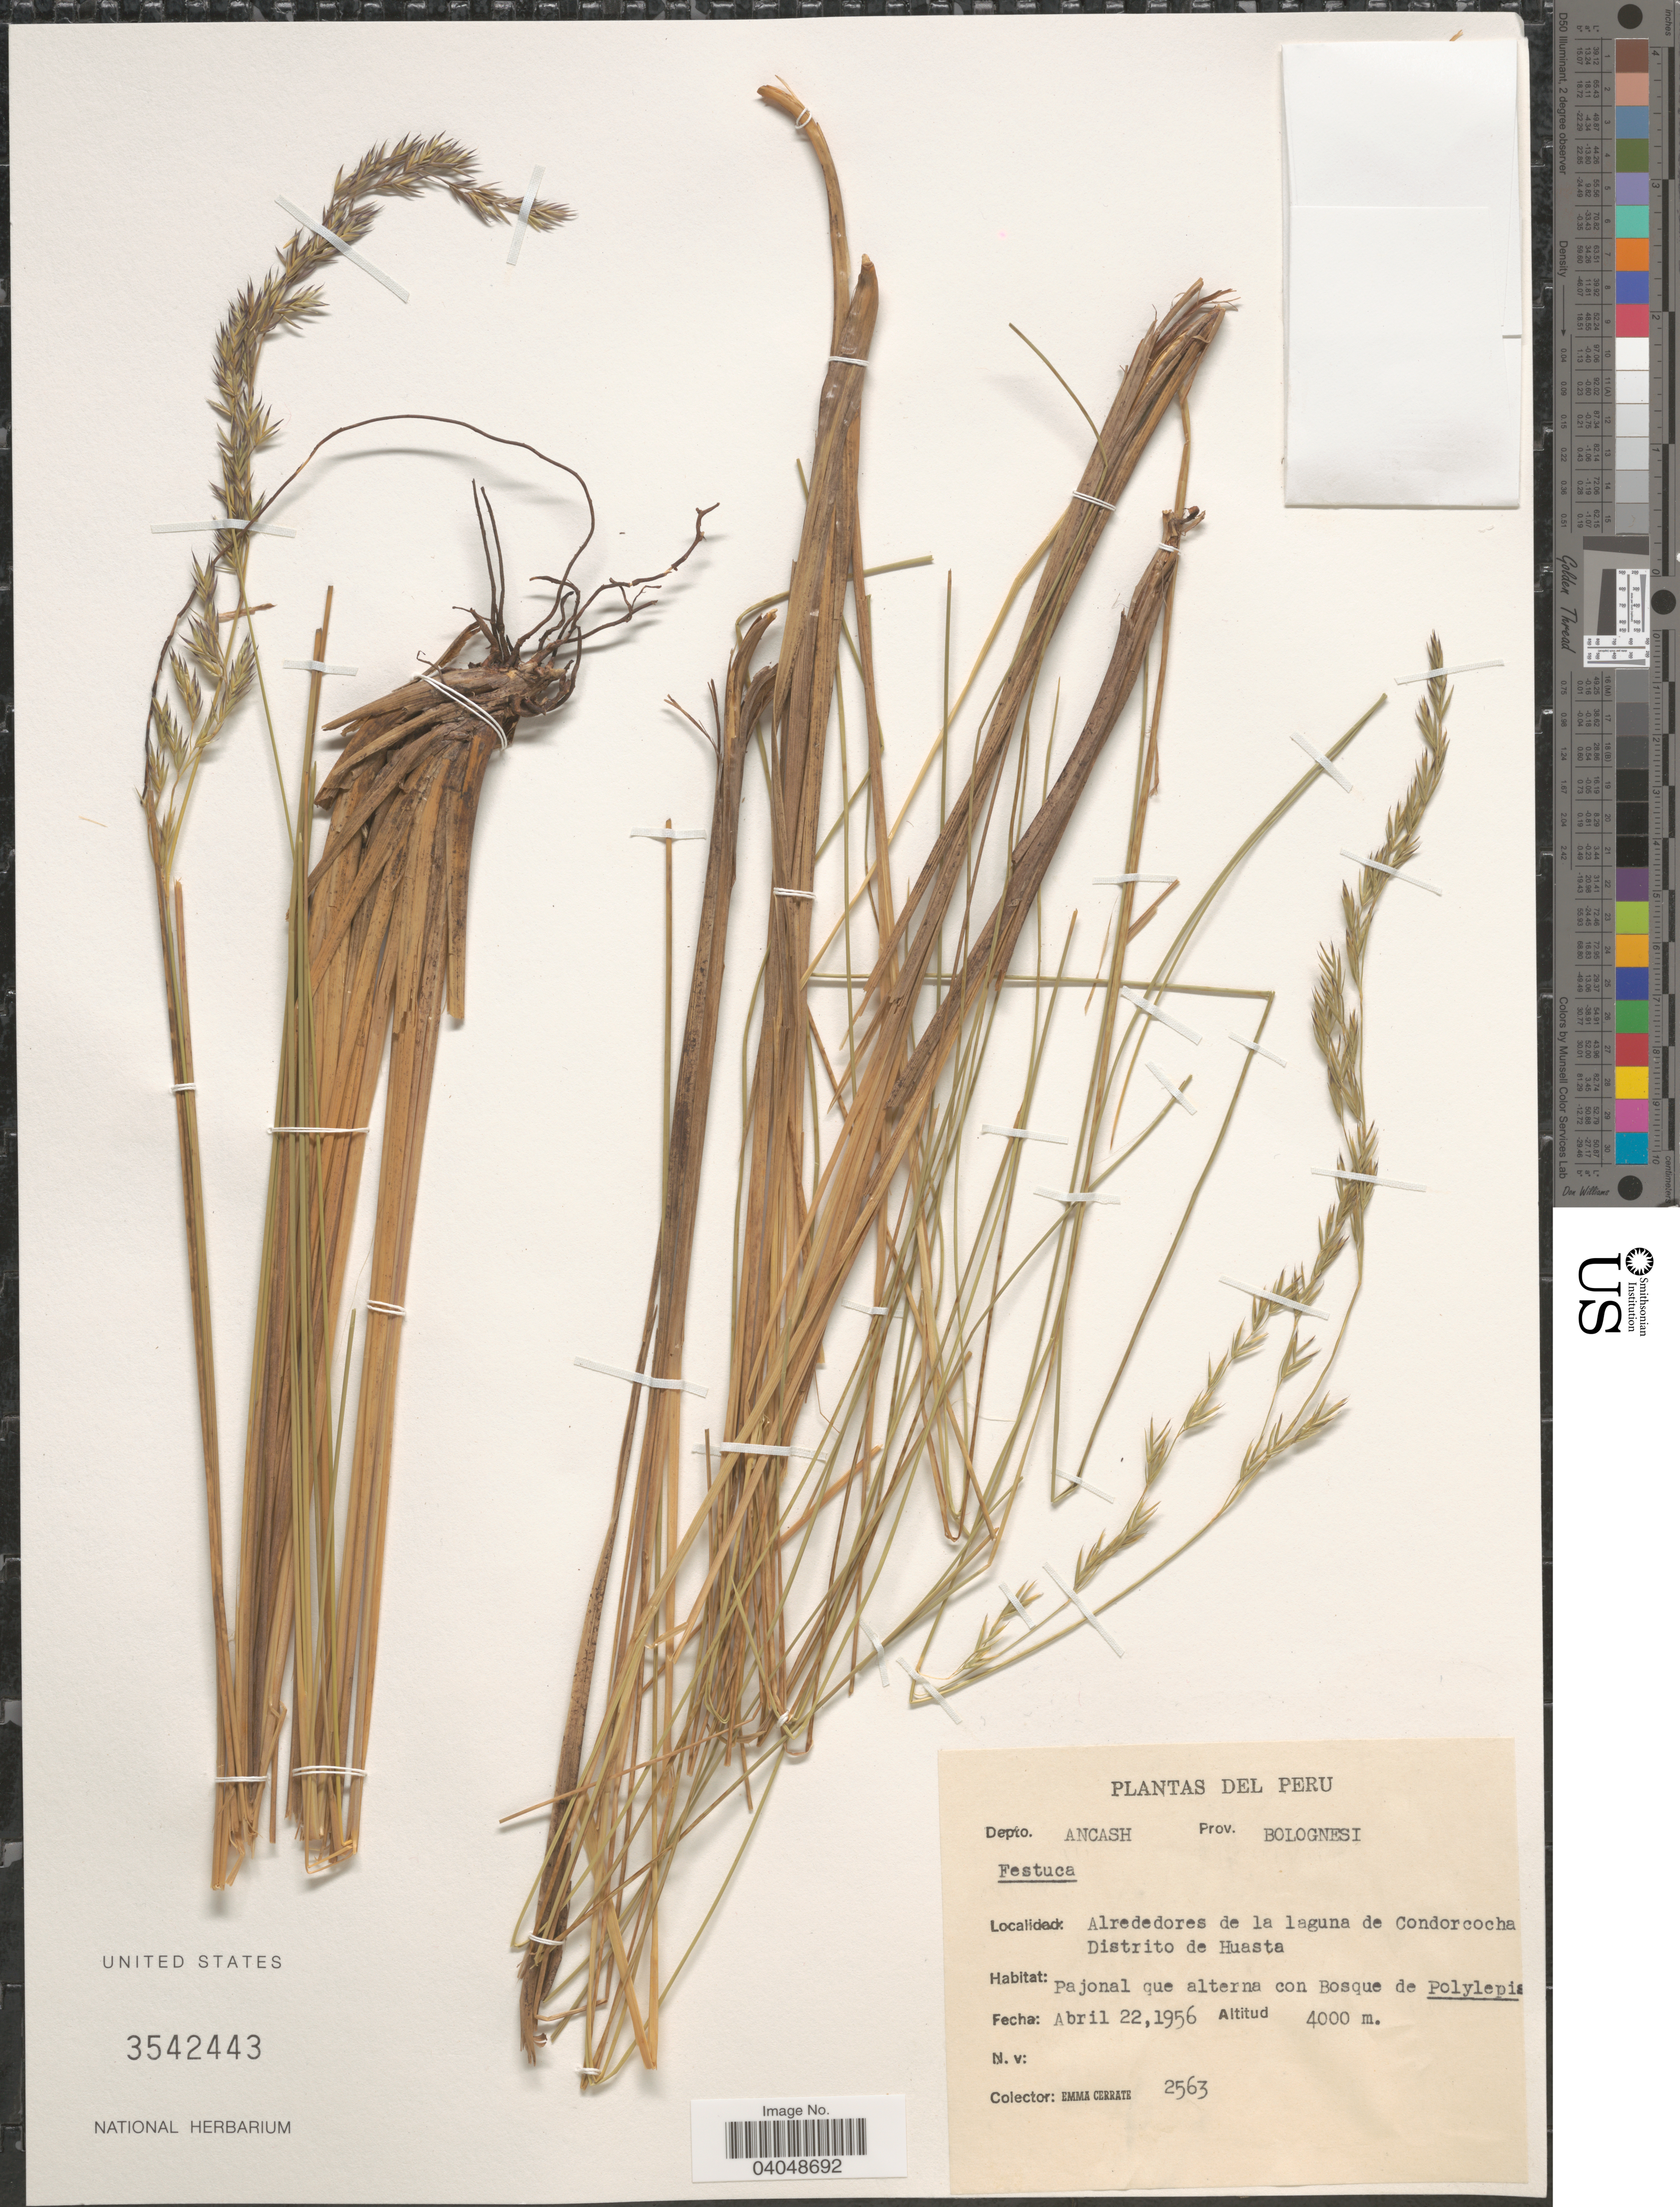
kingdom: Plantae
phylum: Tracheophyta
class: Liliopsida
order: Poales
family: Poaceae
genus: Festuca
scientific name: Festuca sp.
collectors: E. Cerrate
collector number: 2563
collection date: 1956-04-22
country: Peru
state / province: Ancash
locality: Depto. Ancash. Prov. Bolognesi. Alrededores de la laguna de Condorcocha. Distrito de Huasta.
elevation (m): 4000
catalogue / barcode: US 3542443